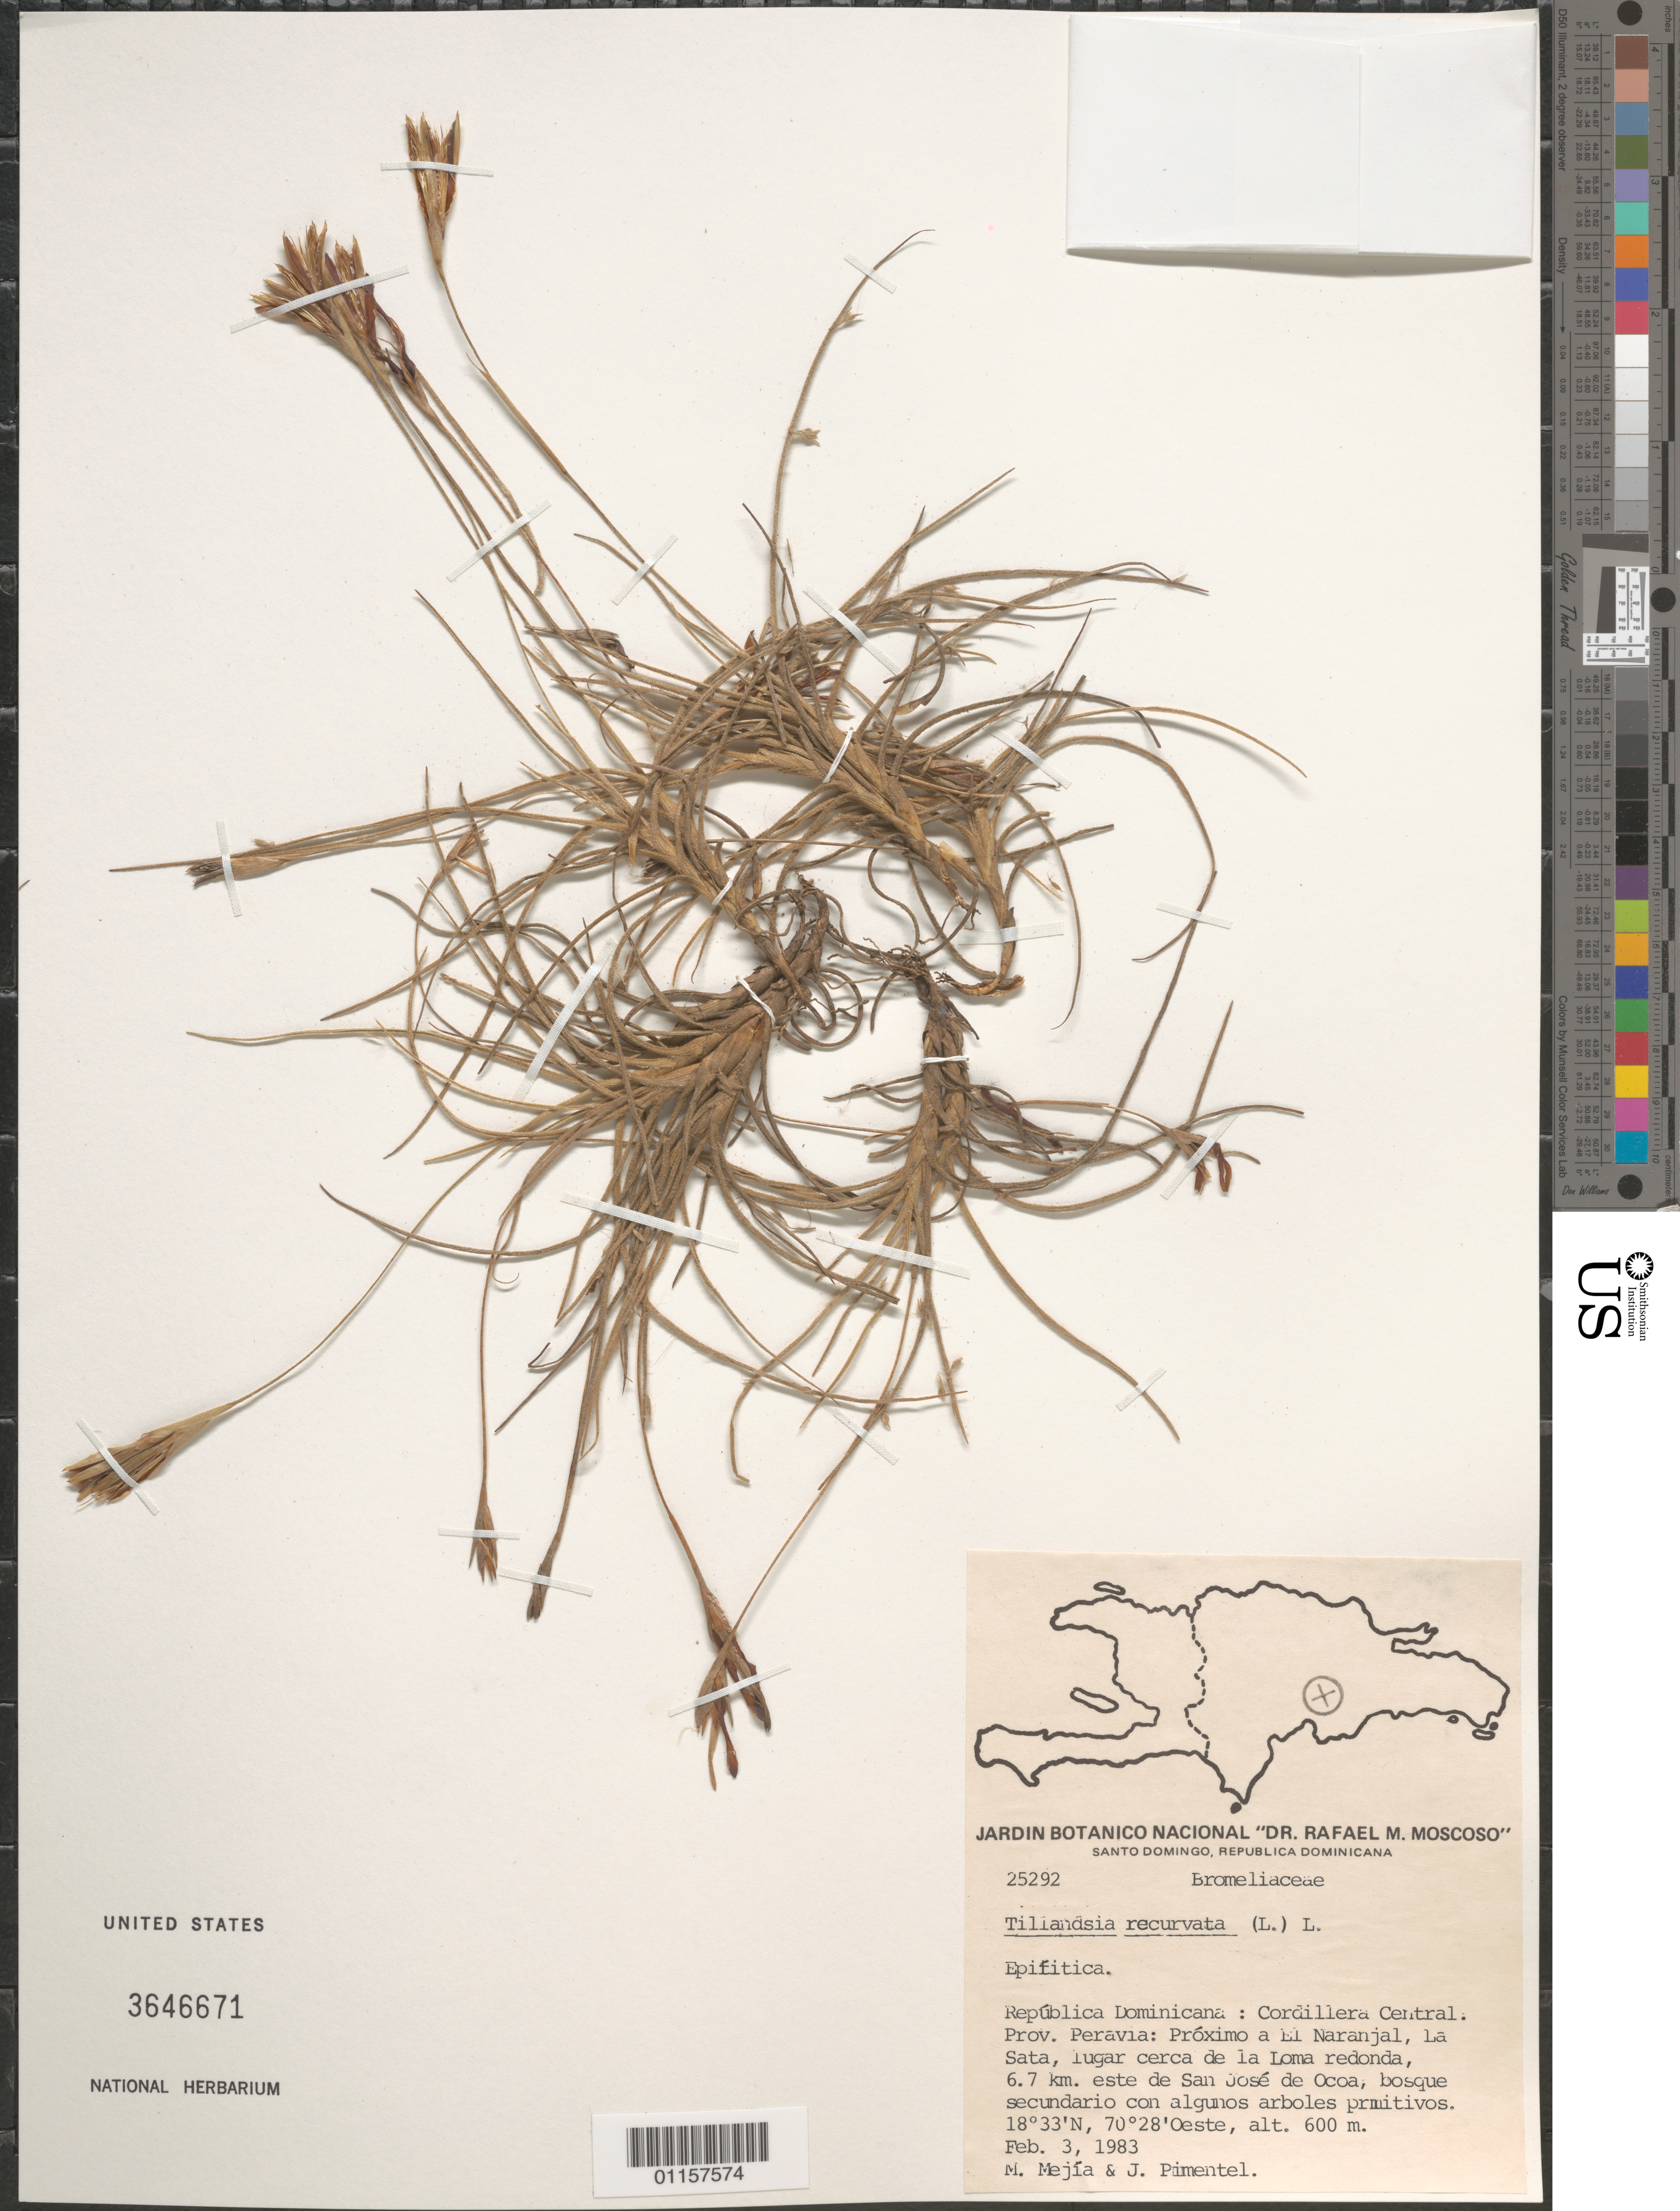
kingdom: Plantae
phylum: Tracheophyta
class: Liliopsida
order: Poales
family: Bromeliaceae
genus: Tillandsia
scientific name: Tillandsia recurvata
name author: L.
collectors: M. Mejia & J. Pimentel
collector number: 25292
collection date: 1983-02-03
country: Dominican Republic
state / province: Peravia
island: Hispaniola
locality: Próximo a El Naranjal, La Sata, lugar cerca de la Loma redonda, 6.7 km este de San José de Ocoa.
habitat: Bosque secundario con algunos arboles primitivos.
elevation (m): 600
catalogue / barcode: US 3646671